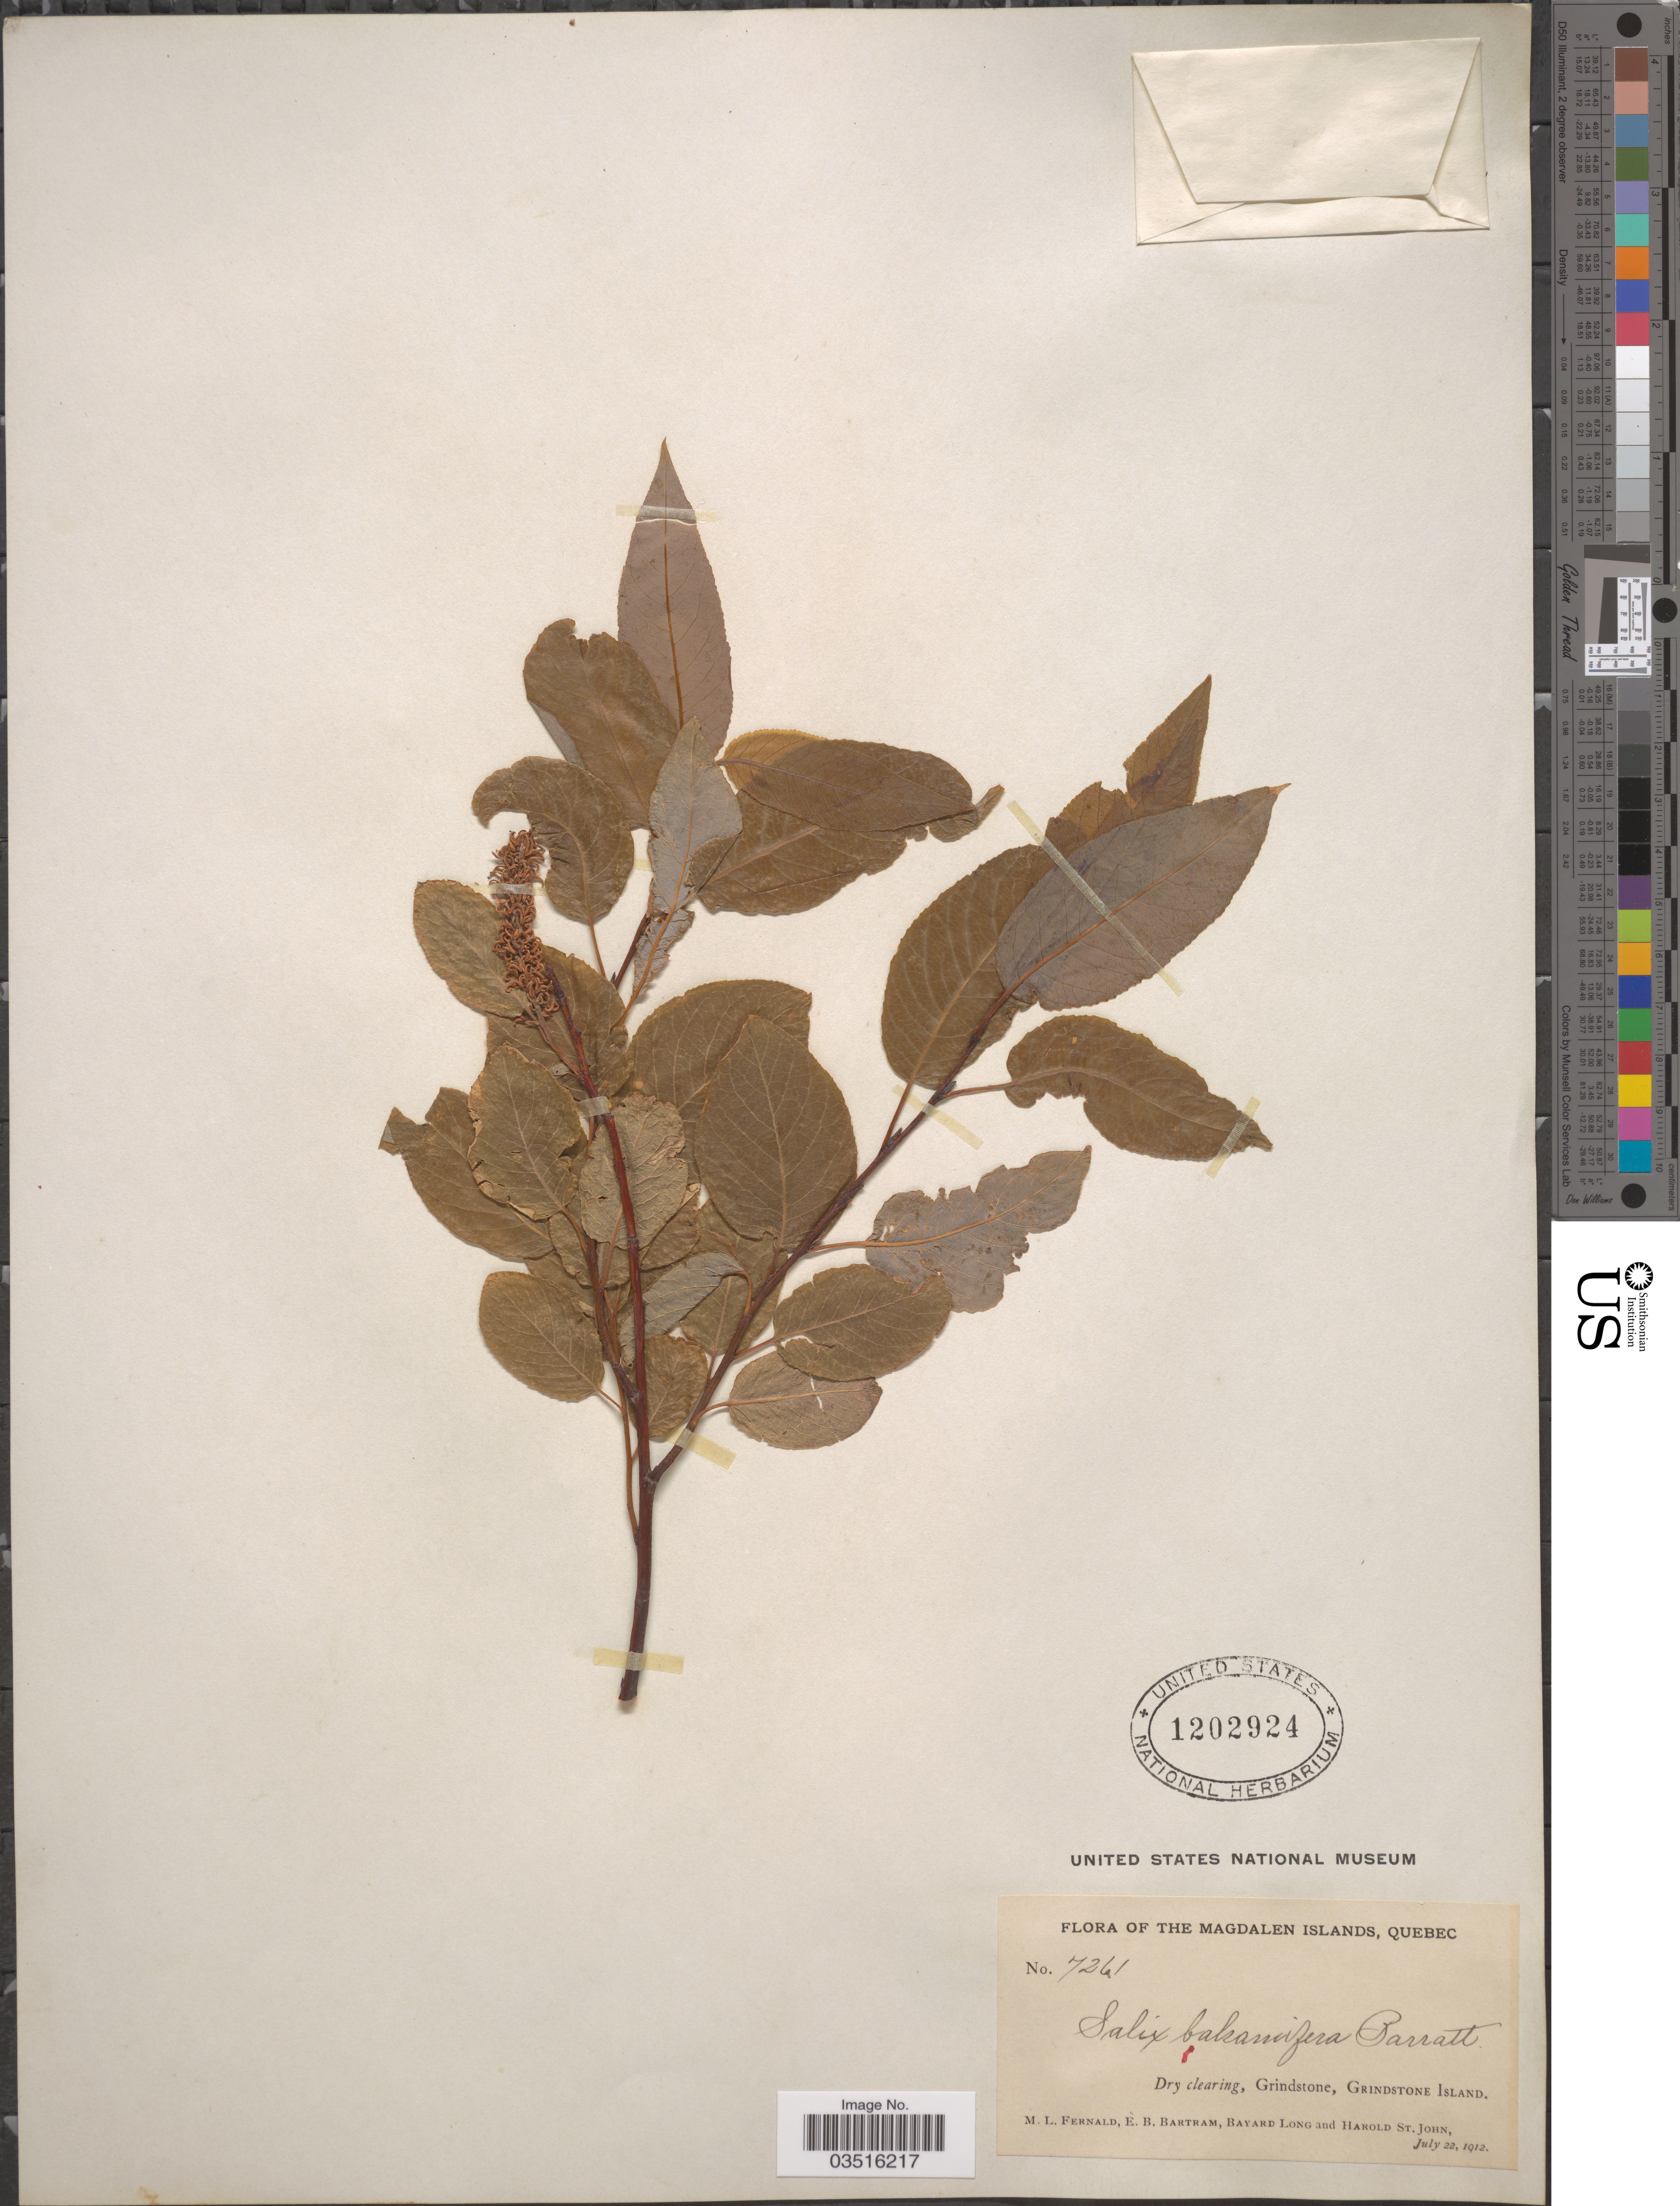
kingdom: Plantae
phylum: Tracheophyta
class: Magnoliopsida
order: Malpighiales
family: Salicaceae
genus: Salix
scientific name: Salix pyrifolia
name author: Ledeb.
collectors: M. L. Fernald, E. B. Bartram, B. Long & H. St. John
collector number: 7261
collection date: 1912-07-22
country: Canada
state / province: Quebec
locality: The Magdalen Islands. Grindstone, Grindstone Island.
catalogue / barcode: US 1202924